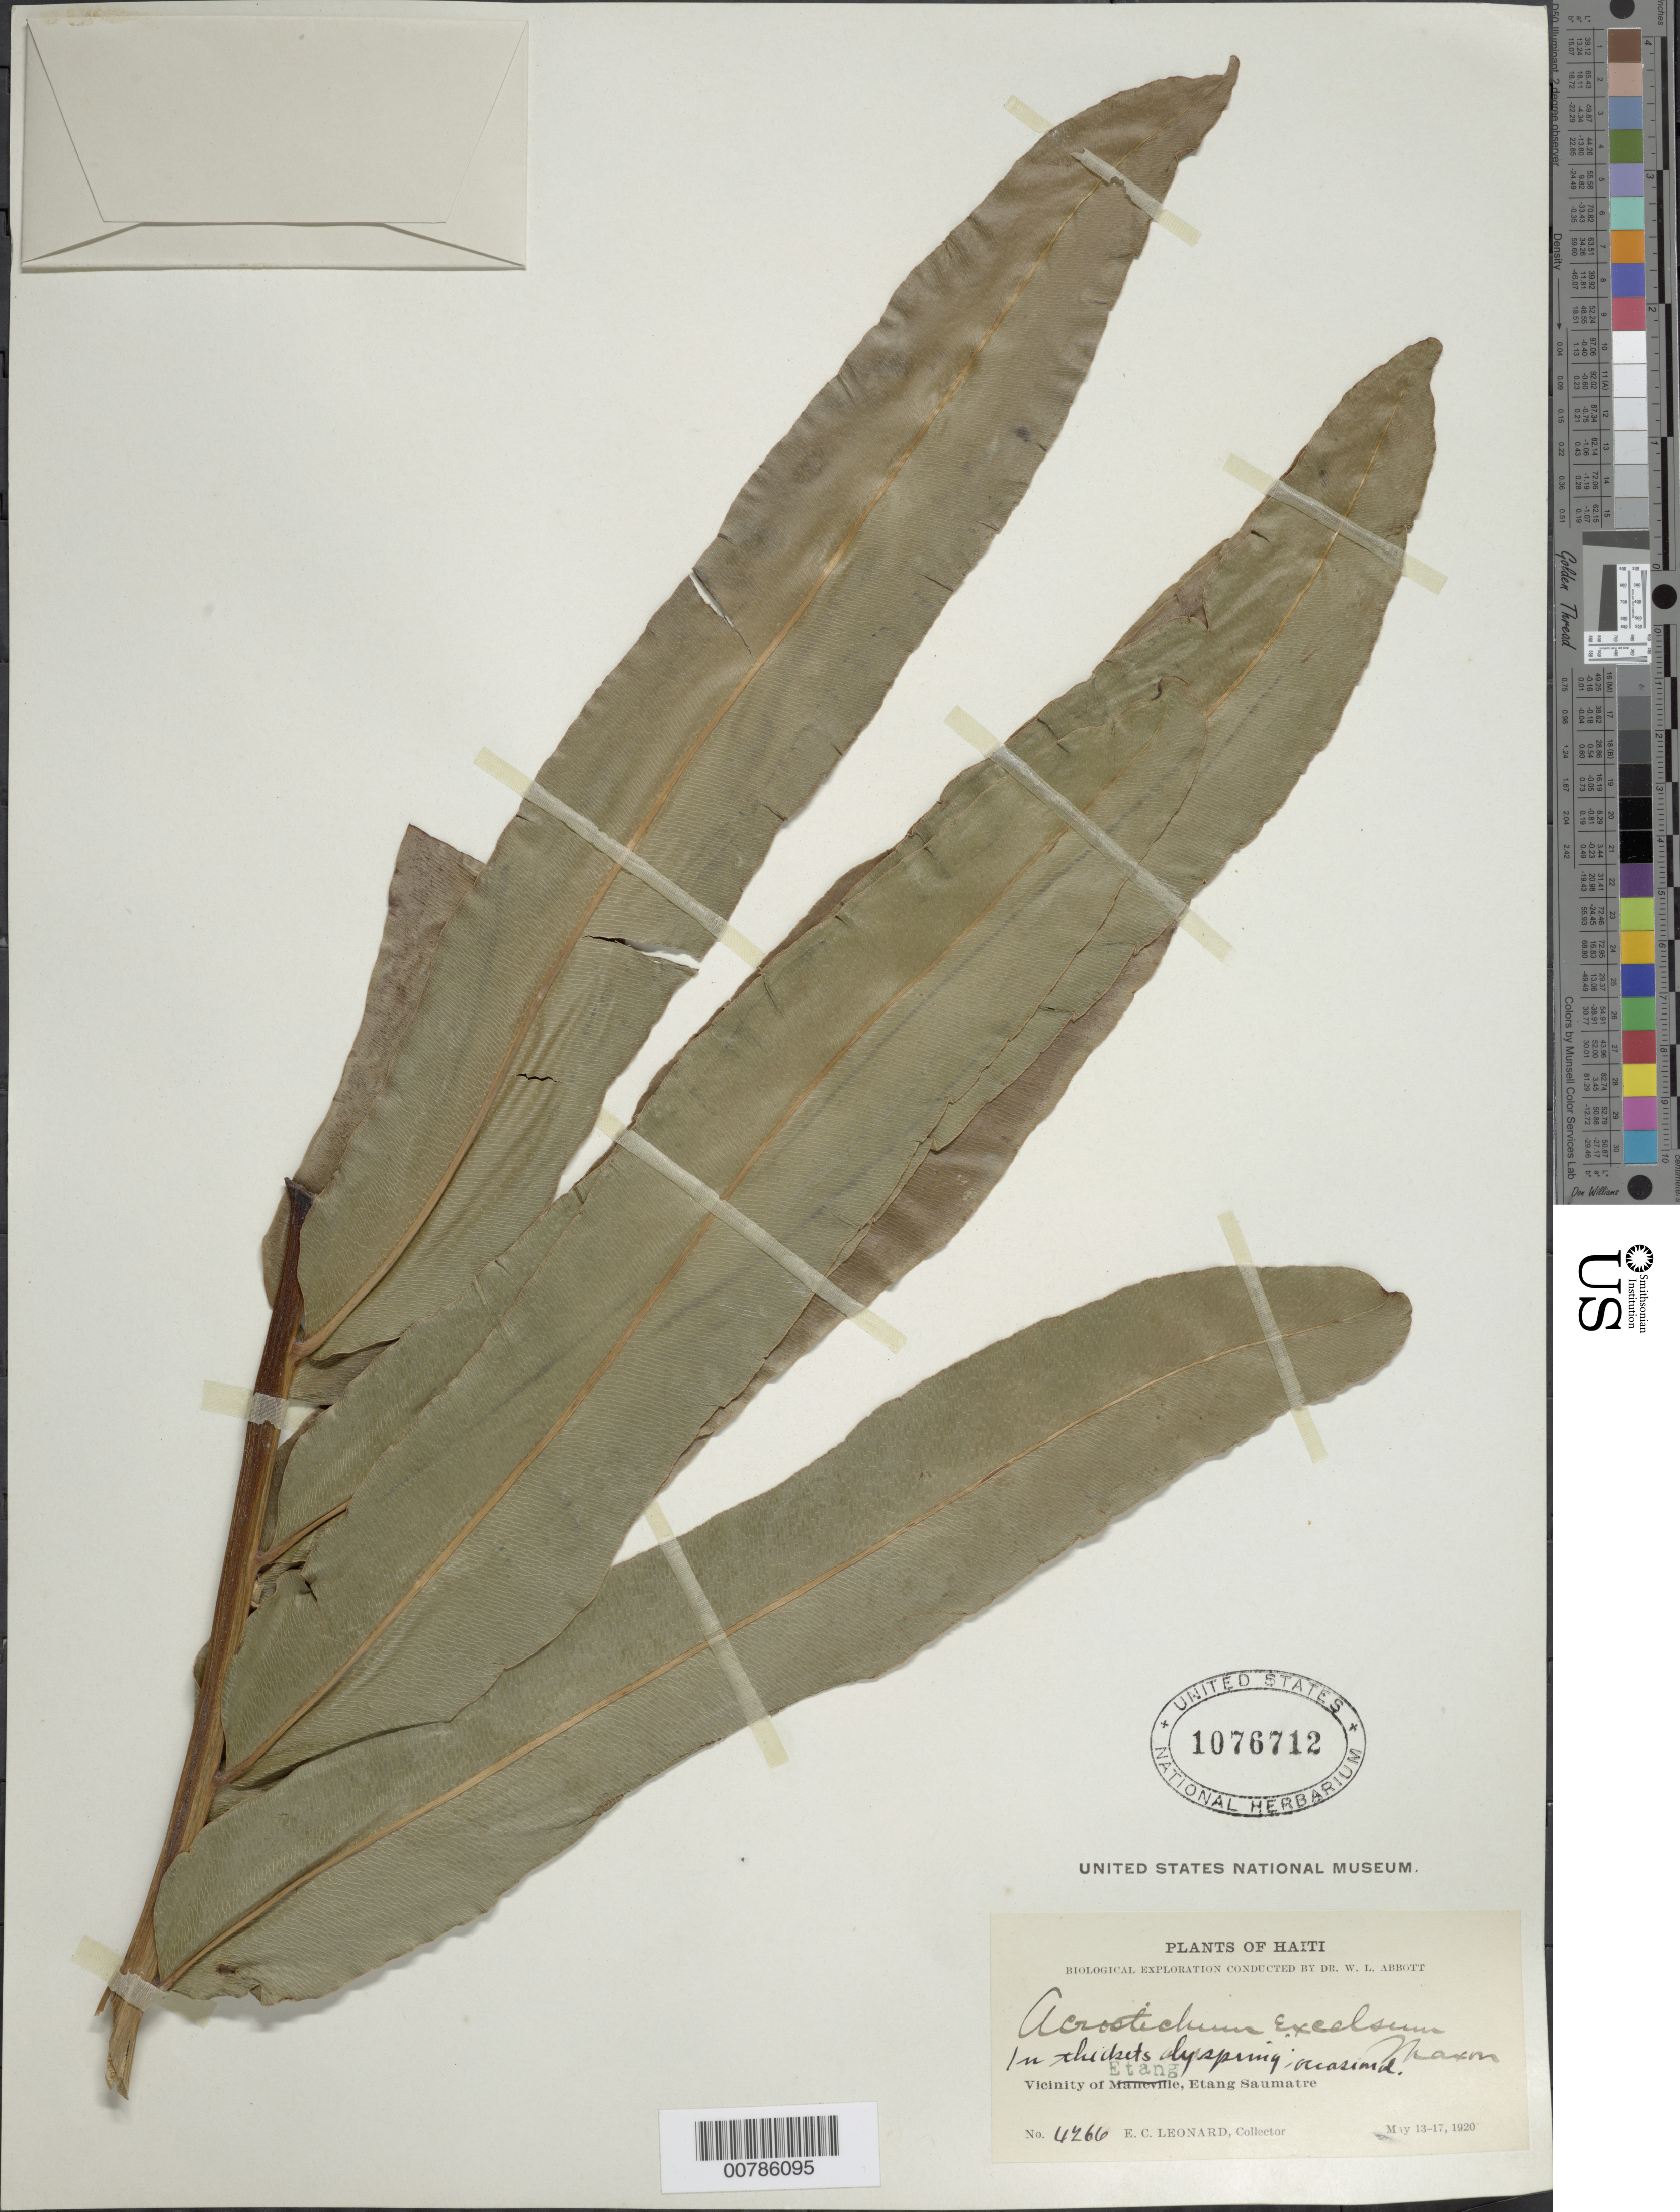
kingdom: Plantae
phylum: Tracheophyta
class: Polypodiopsida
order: Polypodiales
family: Pteridaceae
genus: Acrostichum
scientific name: Acrostichum danaeifolium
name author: Langsd. & Fisch.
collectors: E. C. Leonard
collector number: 4266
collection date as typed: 13 May 1920 to 17 May 1920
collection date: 1920-05-13/1920-05-17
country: Haiti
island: Hispaniola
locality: Etang vicinity, Etang Saumatre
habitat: In thickets by spring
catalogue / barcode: US 1076712